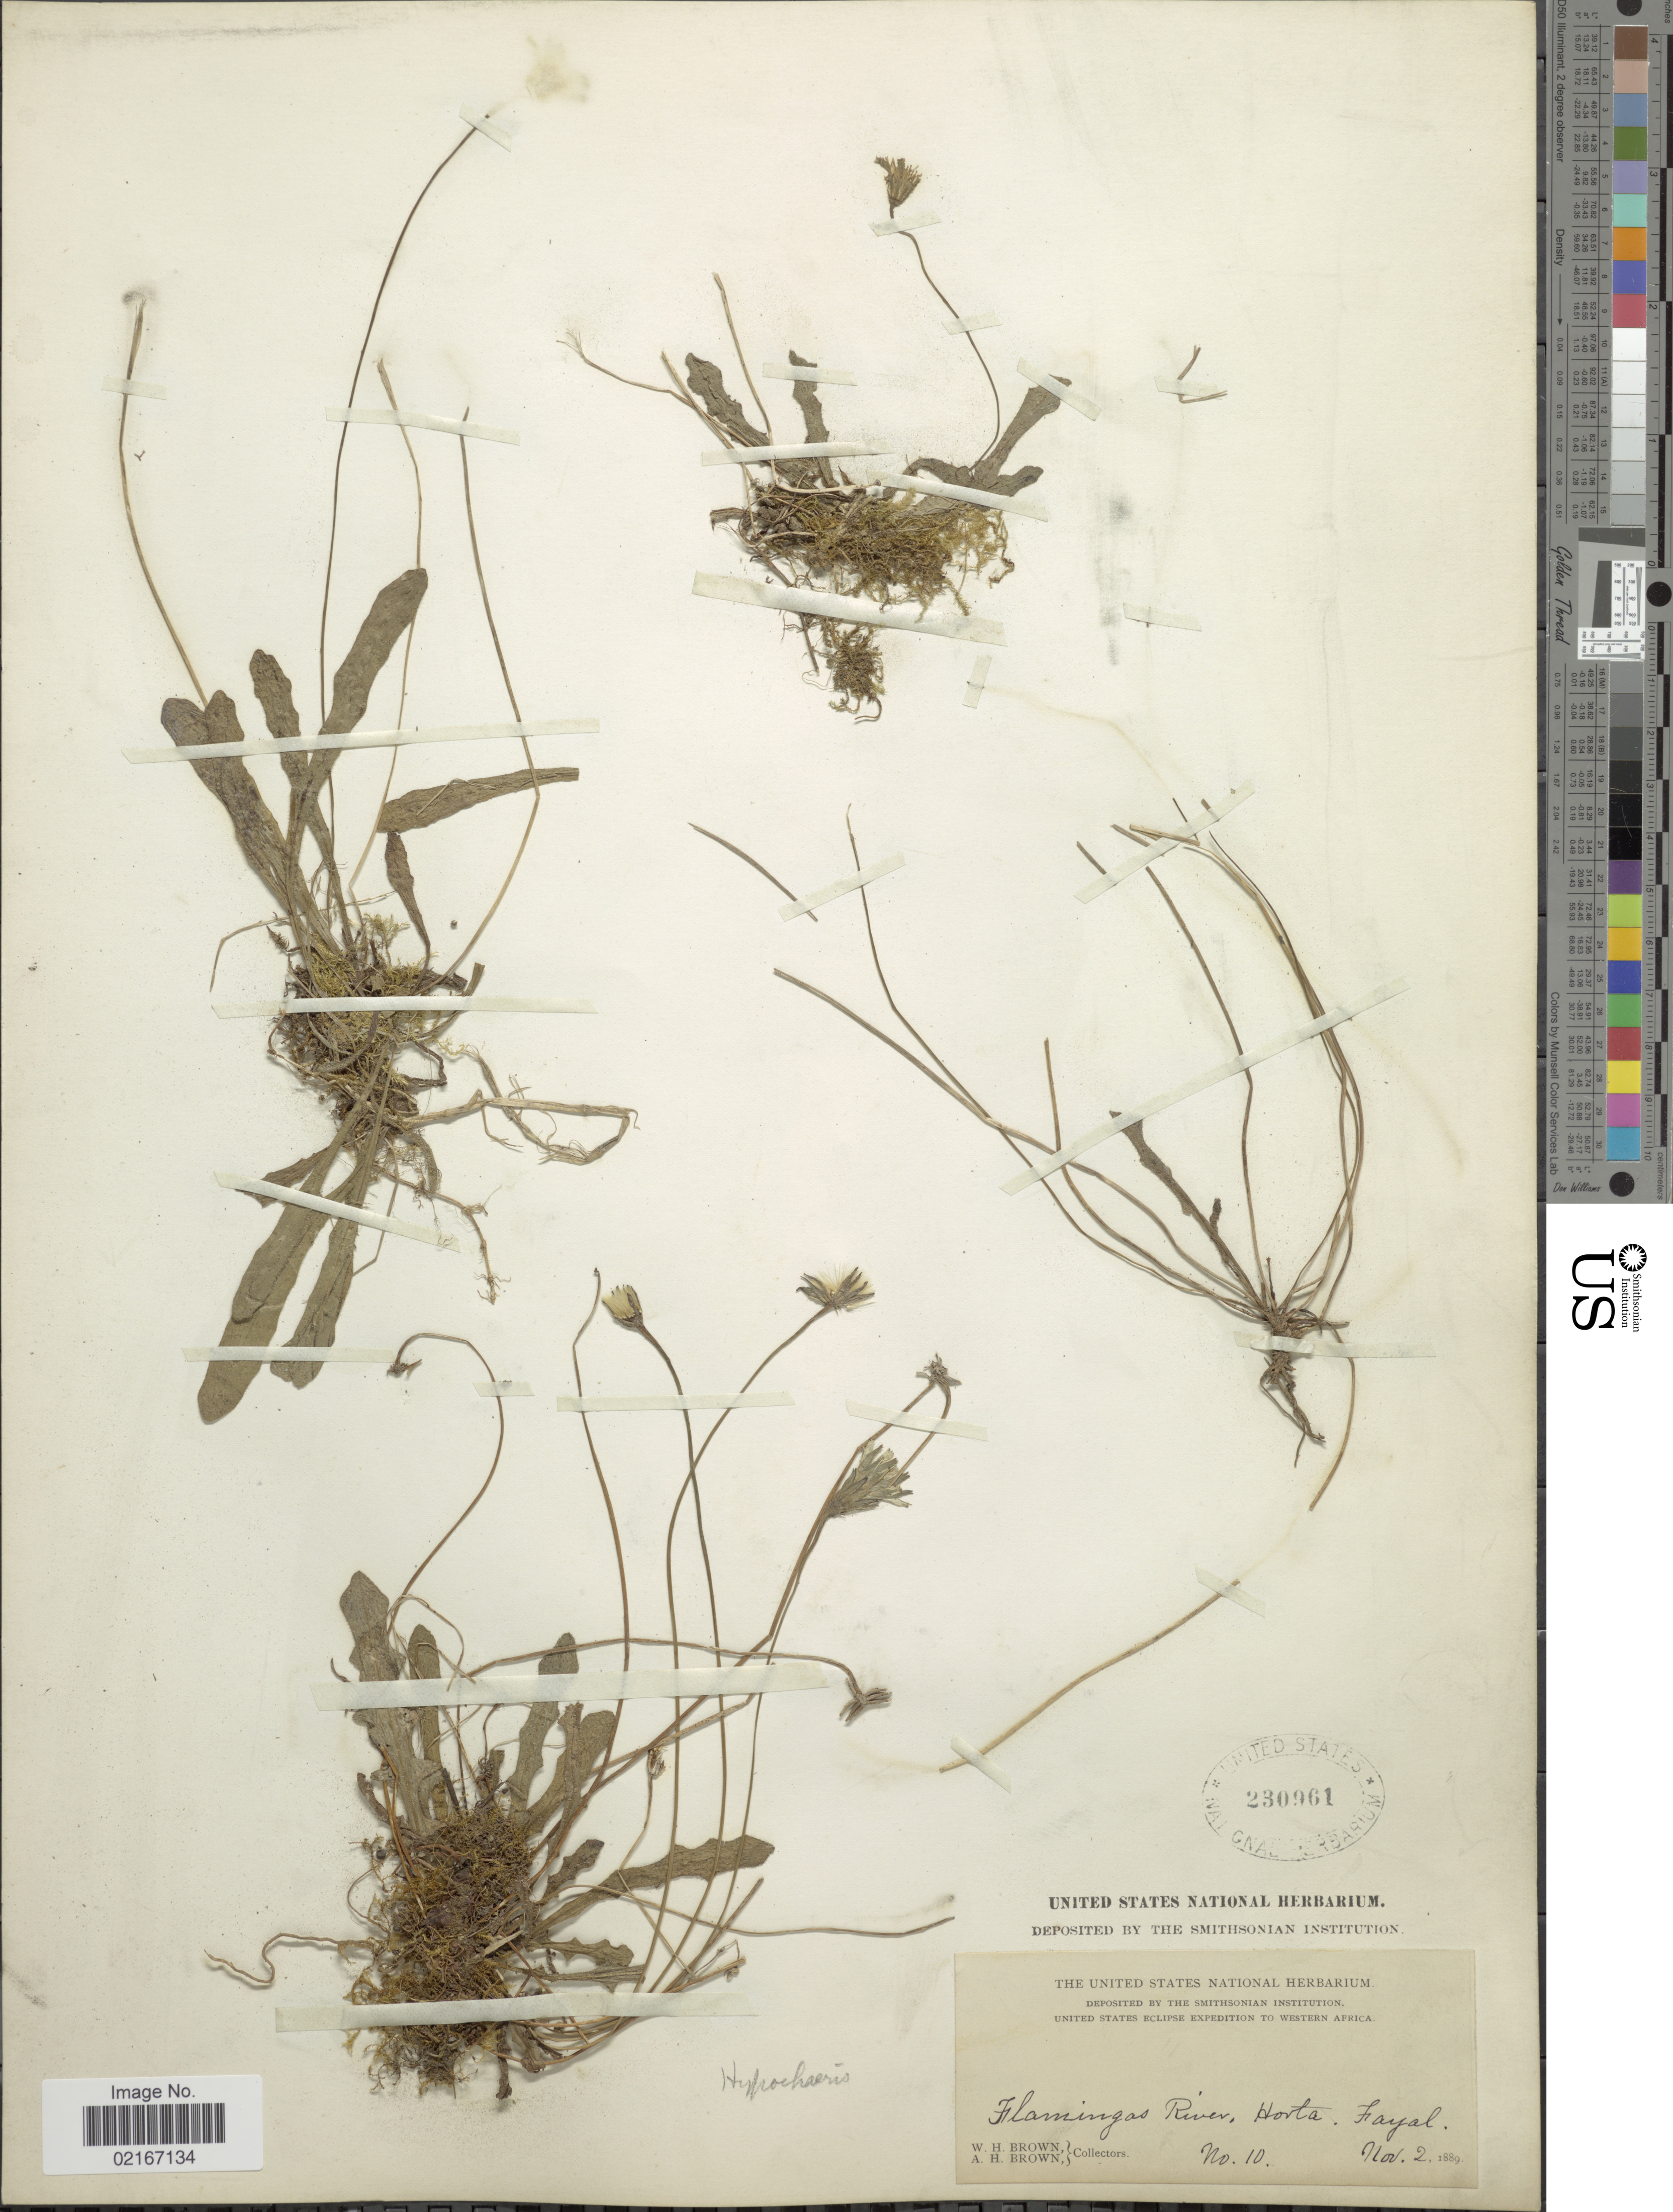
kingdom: Plantae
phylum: Tracheophyta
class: Magnoliopsida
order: Asterales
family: Asteraceae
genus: Hypochaeris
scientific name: Hypochaeris sp.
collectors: W. H. Brown & A. H. Brown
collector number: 10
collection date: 1889-11-02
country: Portugal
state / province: Azores (Aut. Reg.)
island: Faial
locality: Flammingas River, Horta, Fayal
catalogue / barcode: US 230961